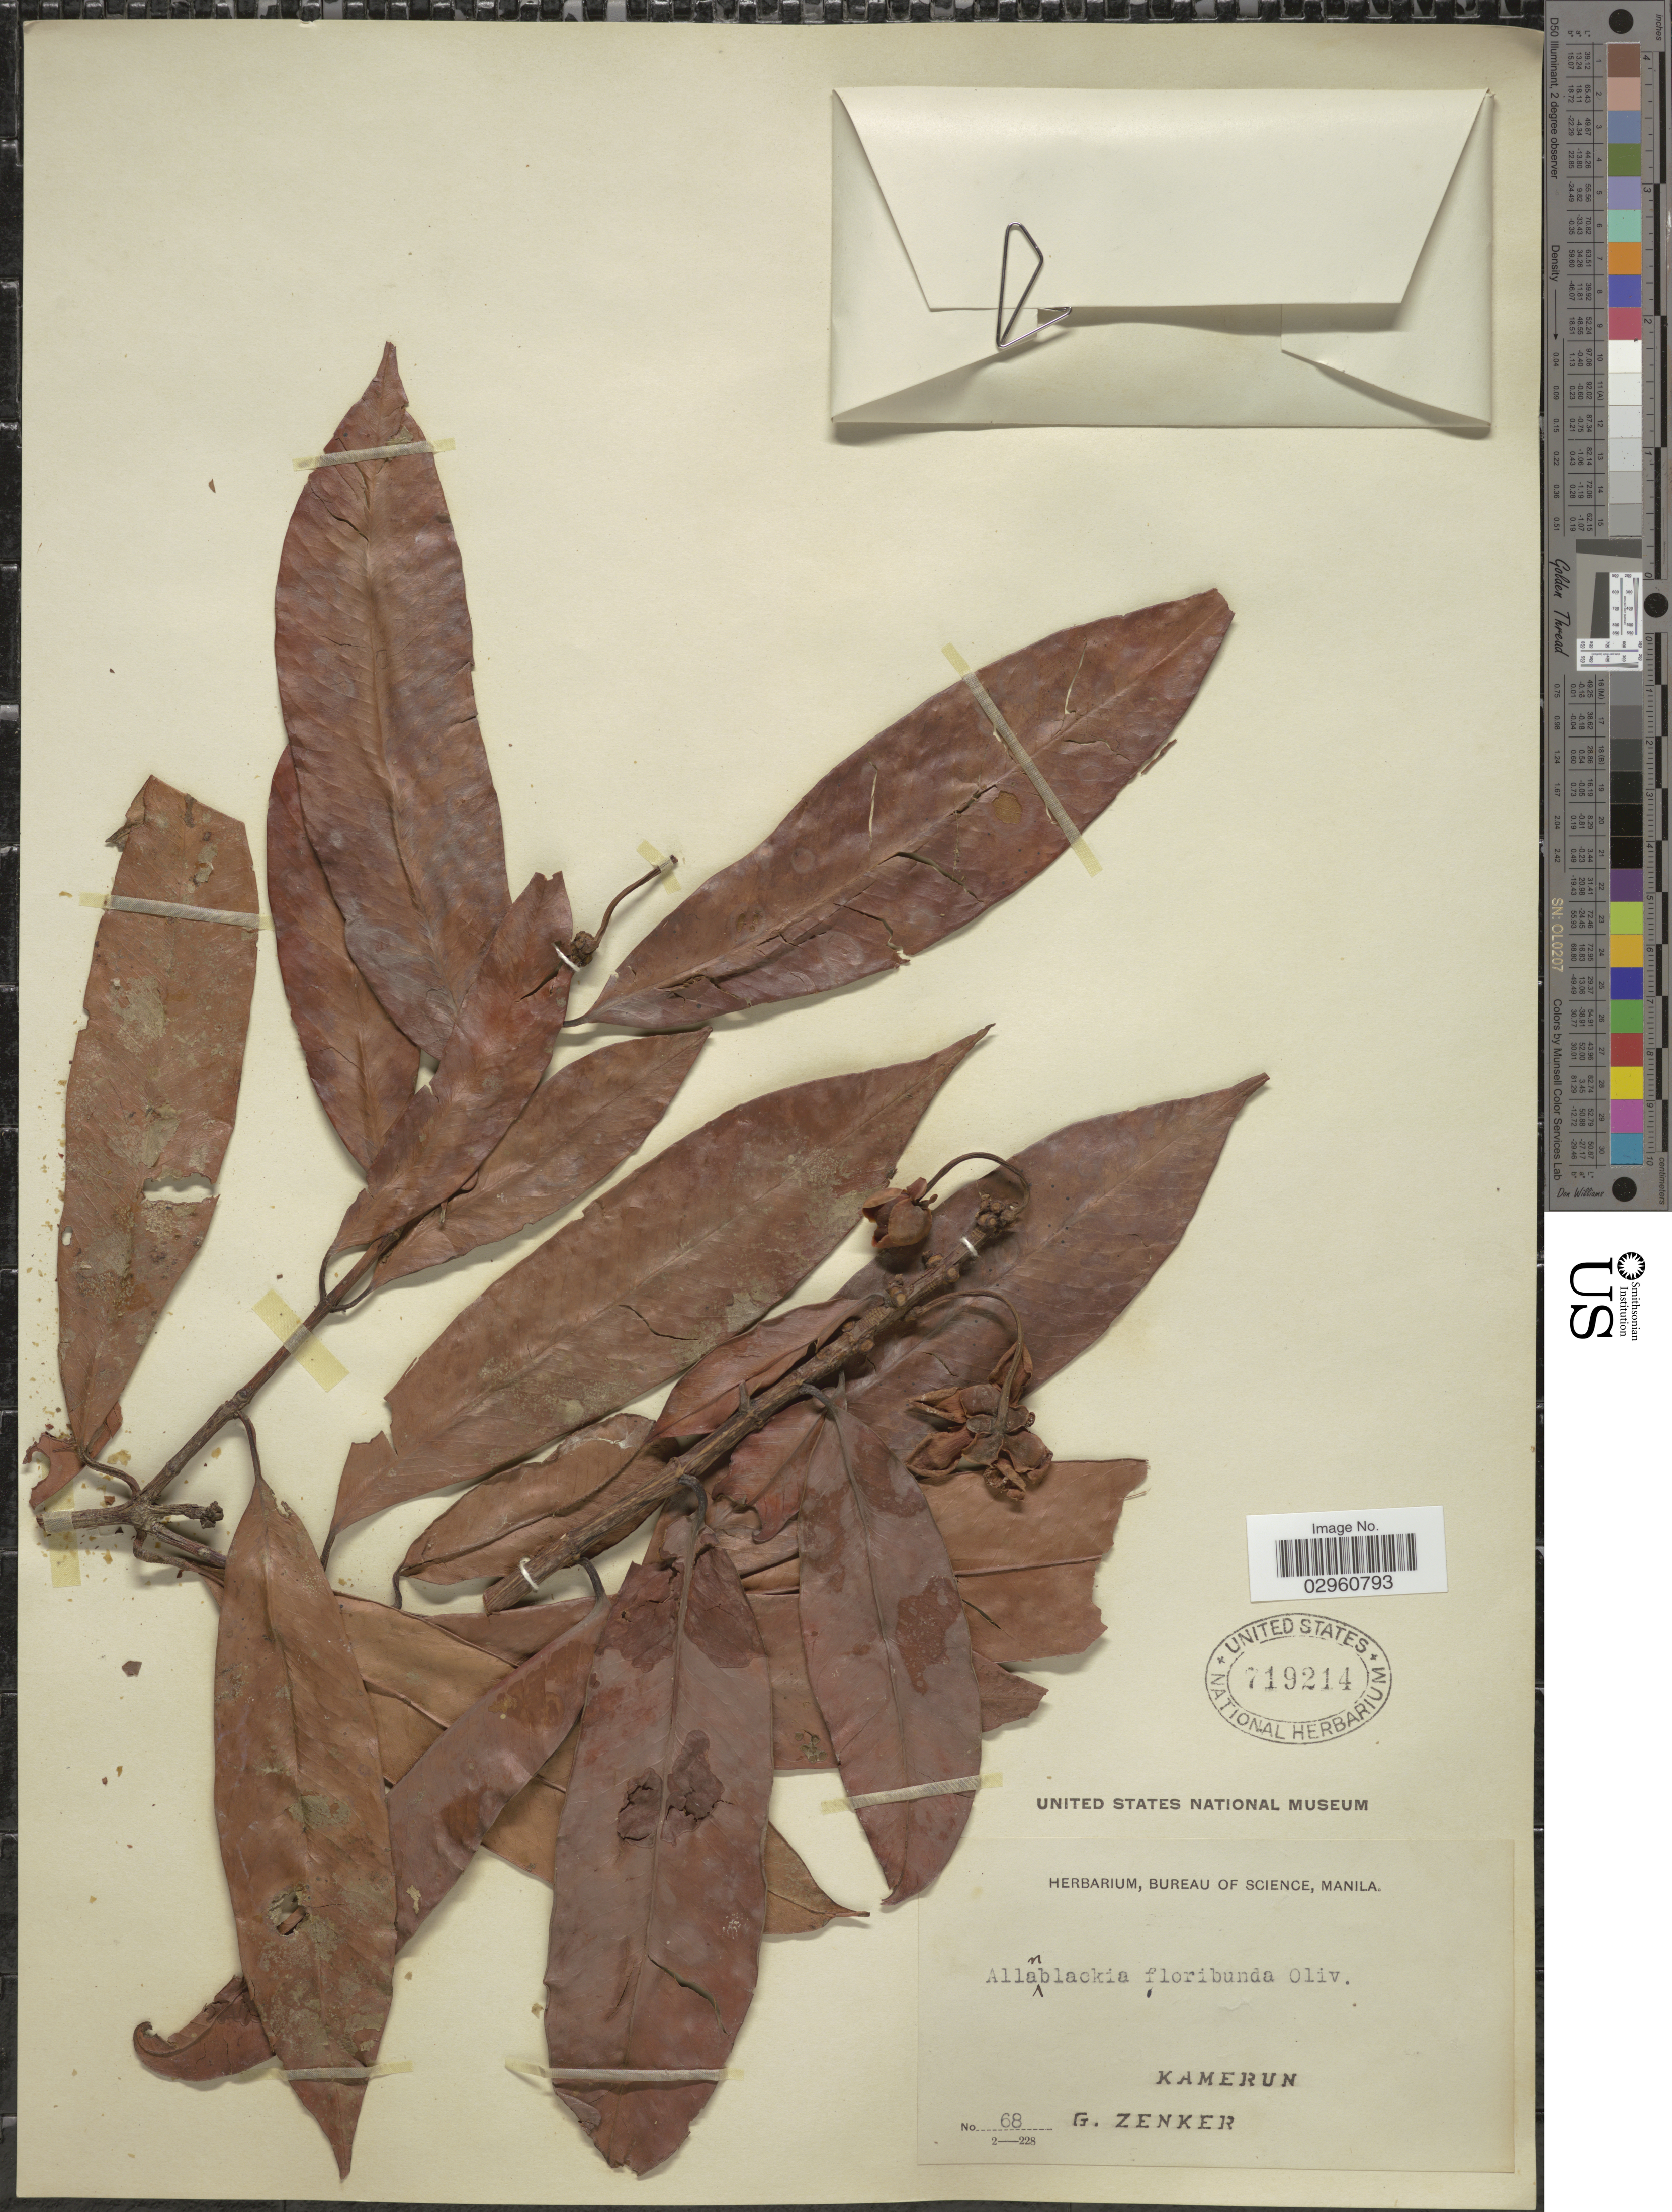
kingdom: Plantae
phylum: Tracheophyta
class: Magnoliopsida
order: Malpighiales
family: Clusiaceae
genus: Allanblackia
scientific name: Allanblackia floribunda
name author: Oliv.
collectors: G. A. Zenker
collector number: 68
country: Cameroon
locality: Kamerun.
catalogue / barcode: US 719214